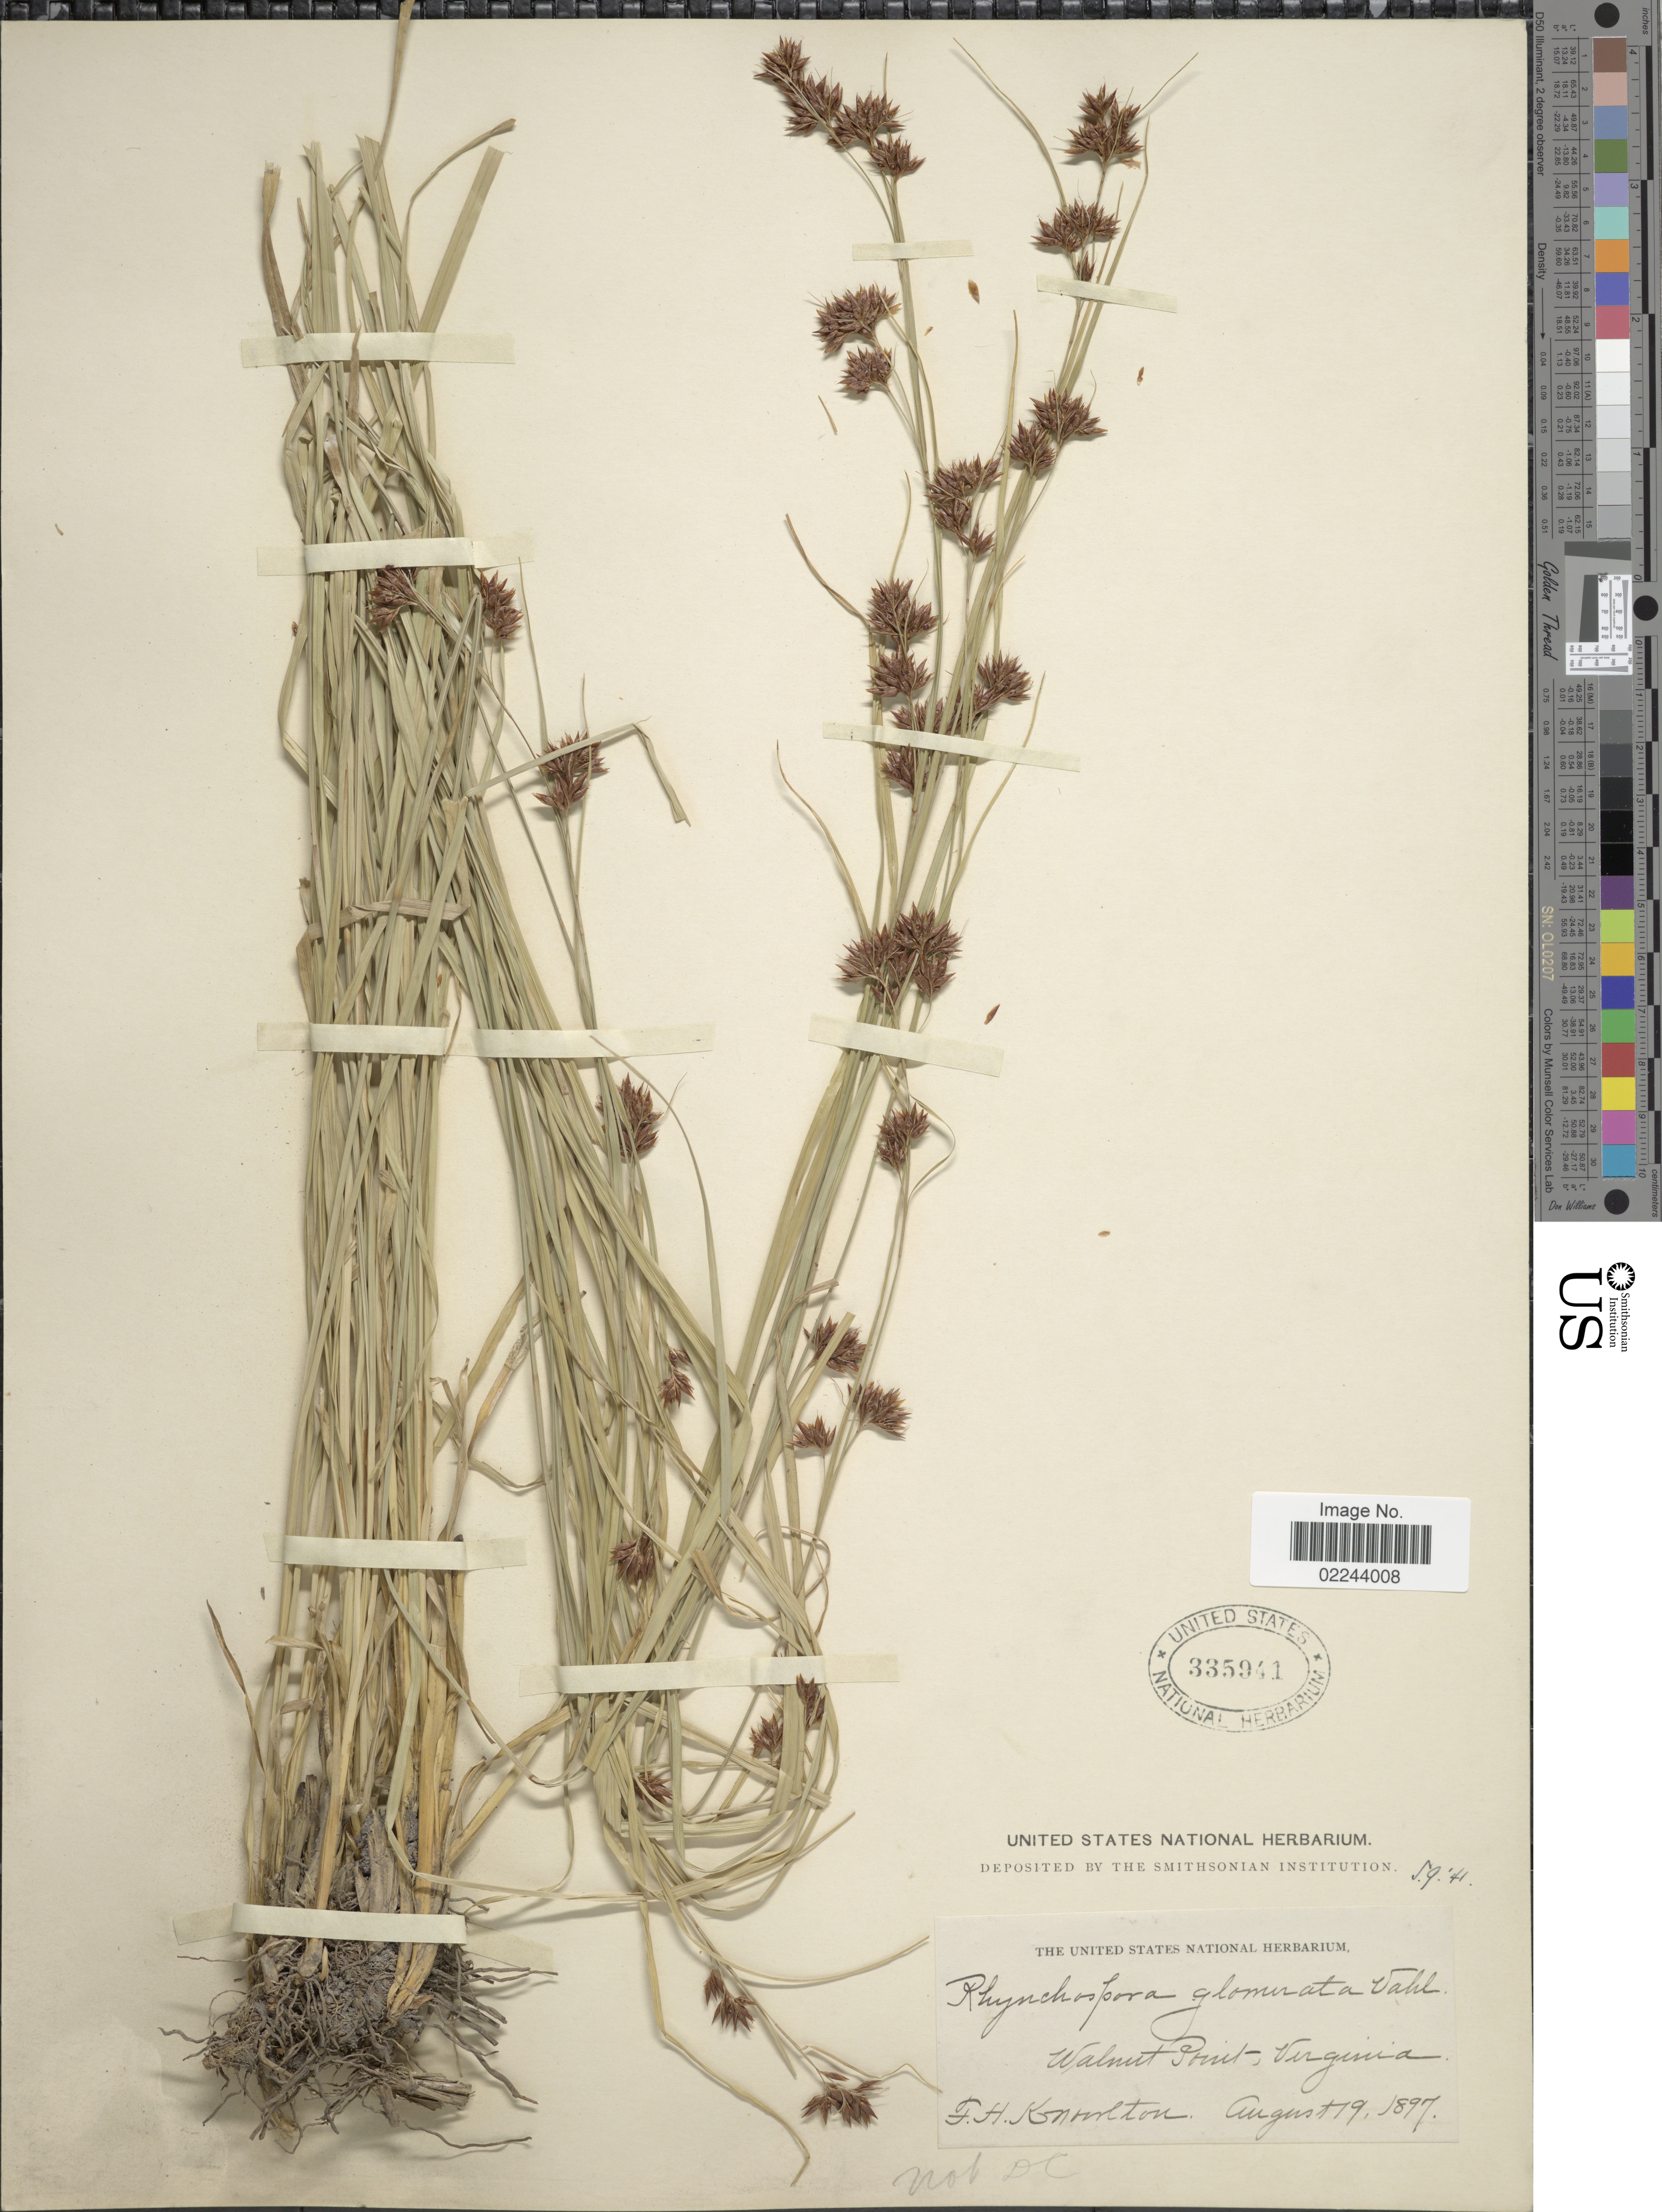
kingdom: Plantae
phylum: Tracheophyta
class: Liliopsida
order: Poales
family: Cyperaceae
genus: Rhynchospora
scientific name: Rhynchospora glomerata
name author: (L.) Vahl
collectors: F. H. Knowlton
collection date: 1897-08-19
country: United States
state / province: Virginia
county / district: Northumberland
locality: Walnut Point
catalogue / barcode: US 335941